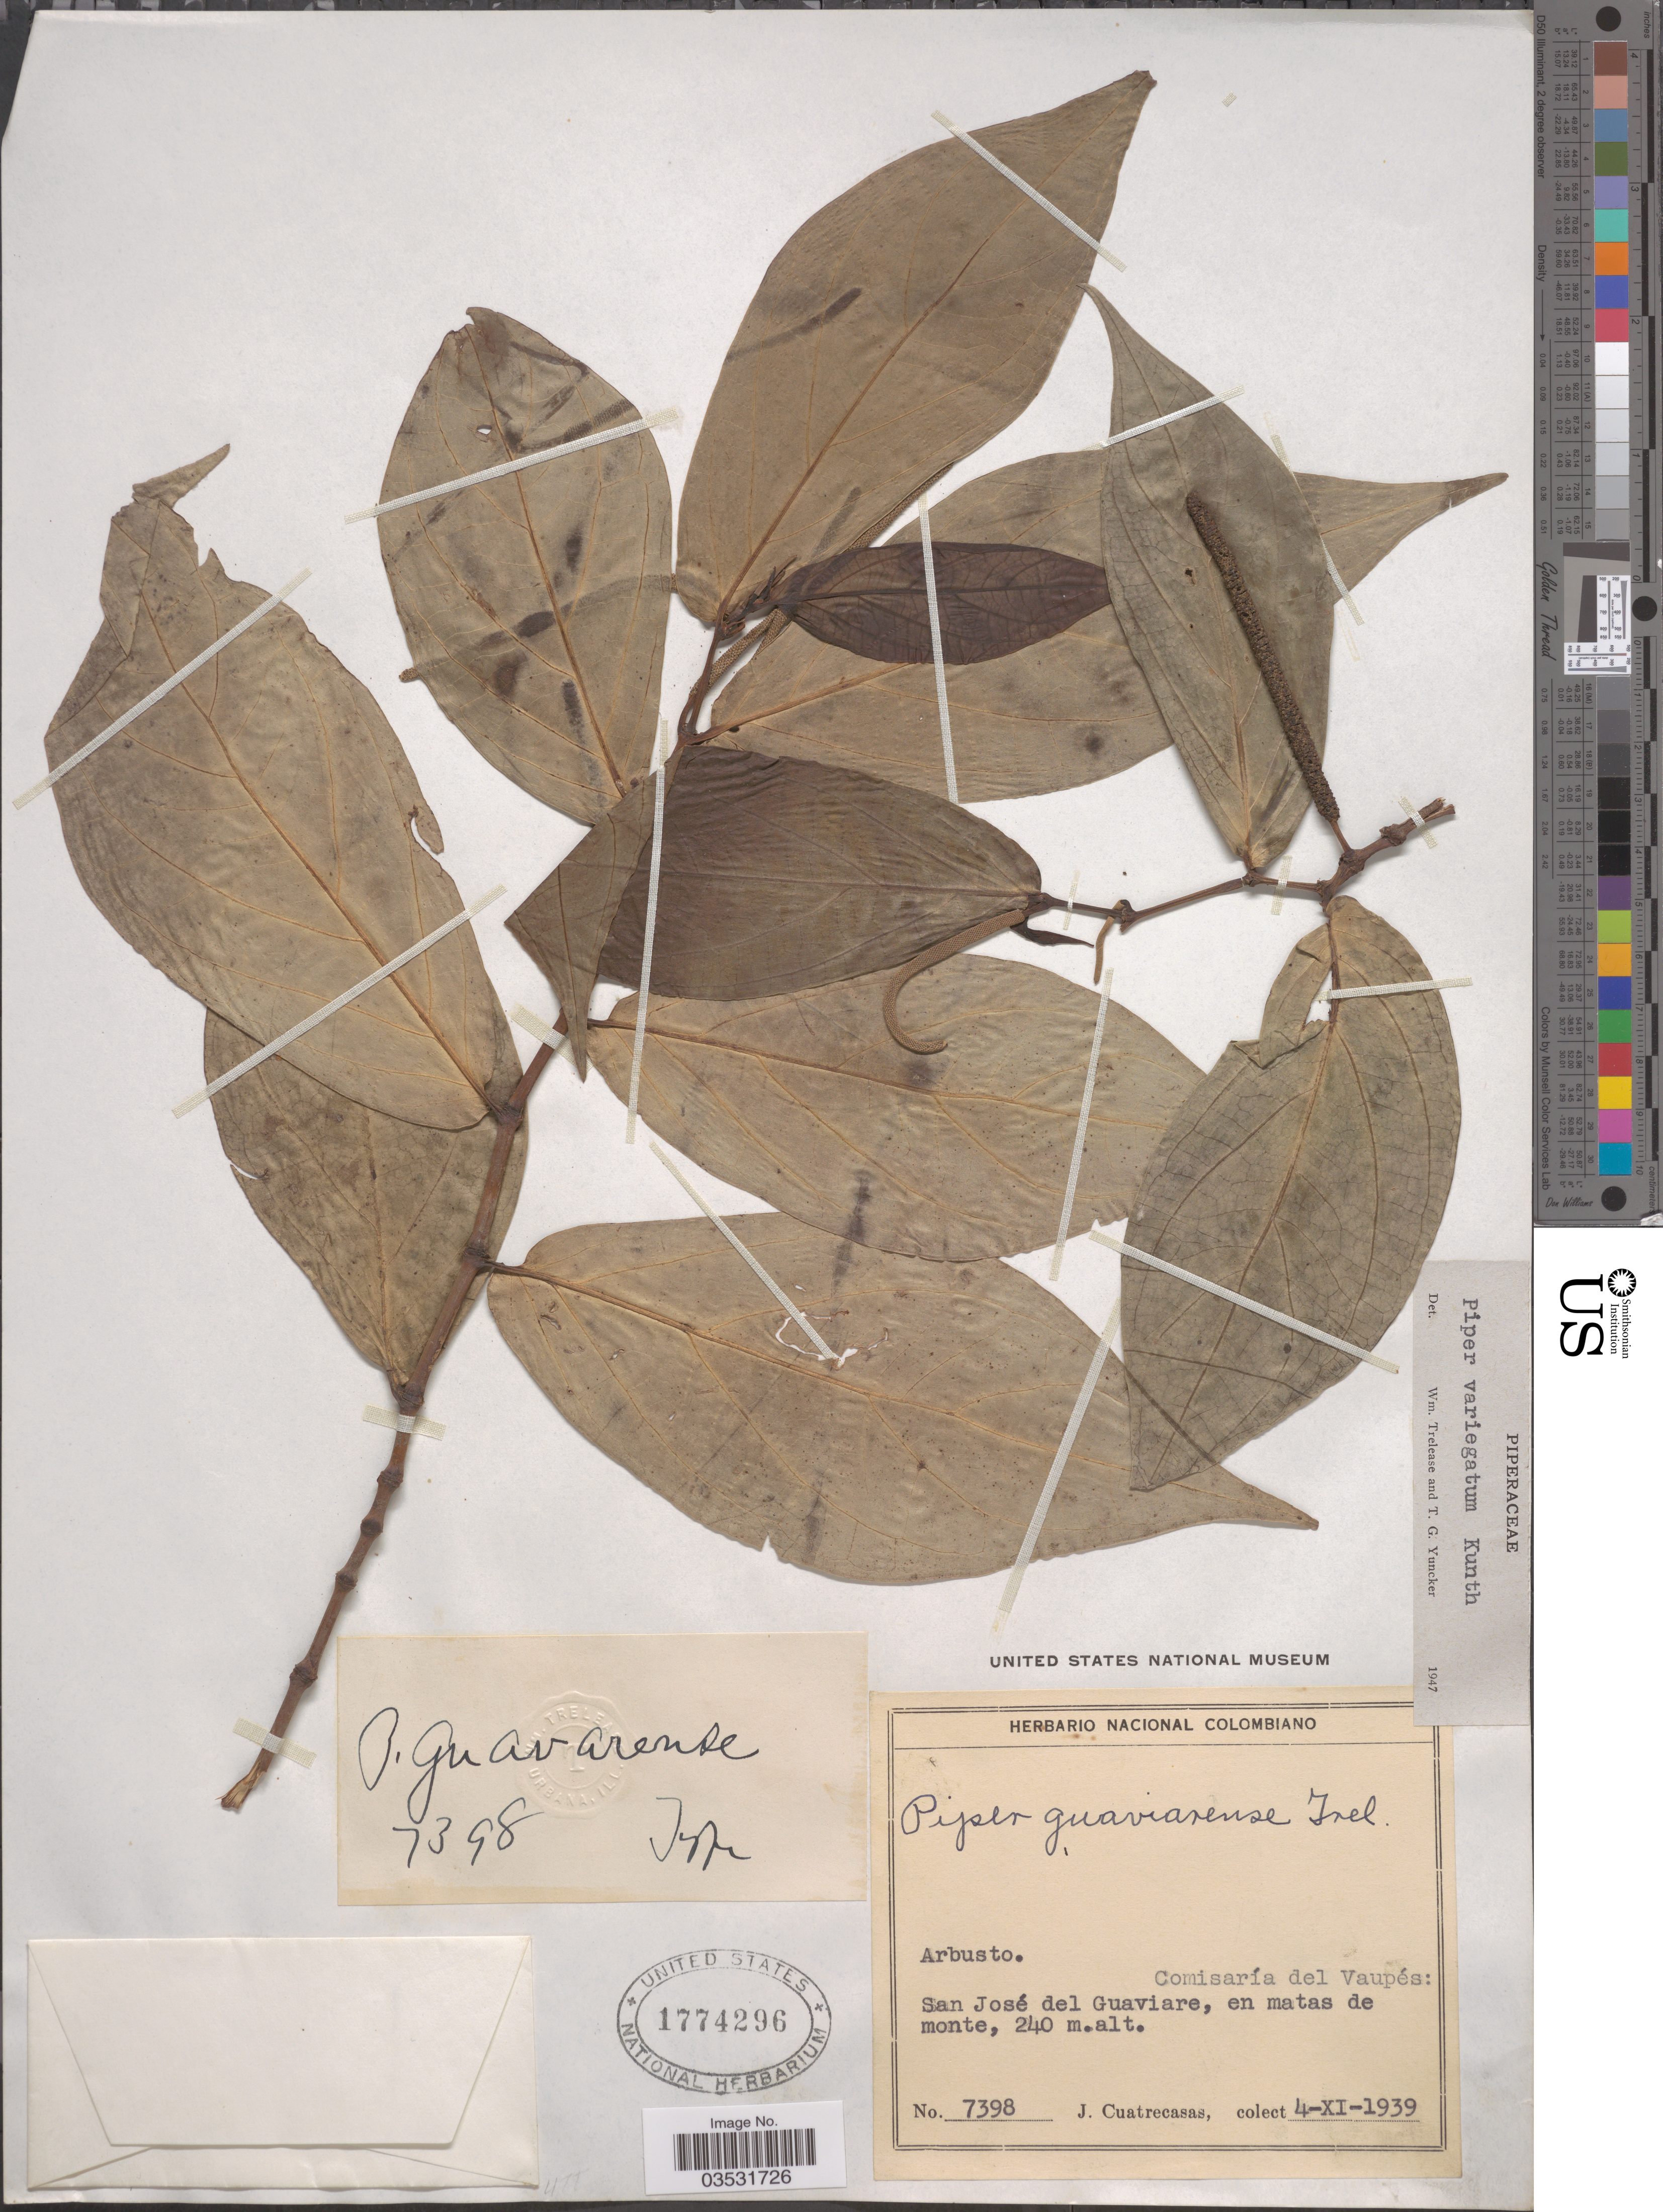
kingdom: Plantae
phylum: Tracheophyta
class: Magnoliopsida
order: Piperales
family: Piperaceae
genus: Piper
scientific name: Piper variegatum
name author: Kunth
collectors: J. Cuatrecasas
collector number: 7398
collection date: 1939-11-04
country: Colombia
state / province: Vaupés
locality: Comisaría del Vaupés: San José del Guaviare, en matas de monte.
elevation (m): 240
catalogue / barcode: US 1774296